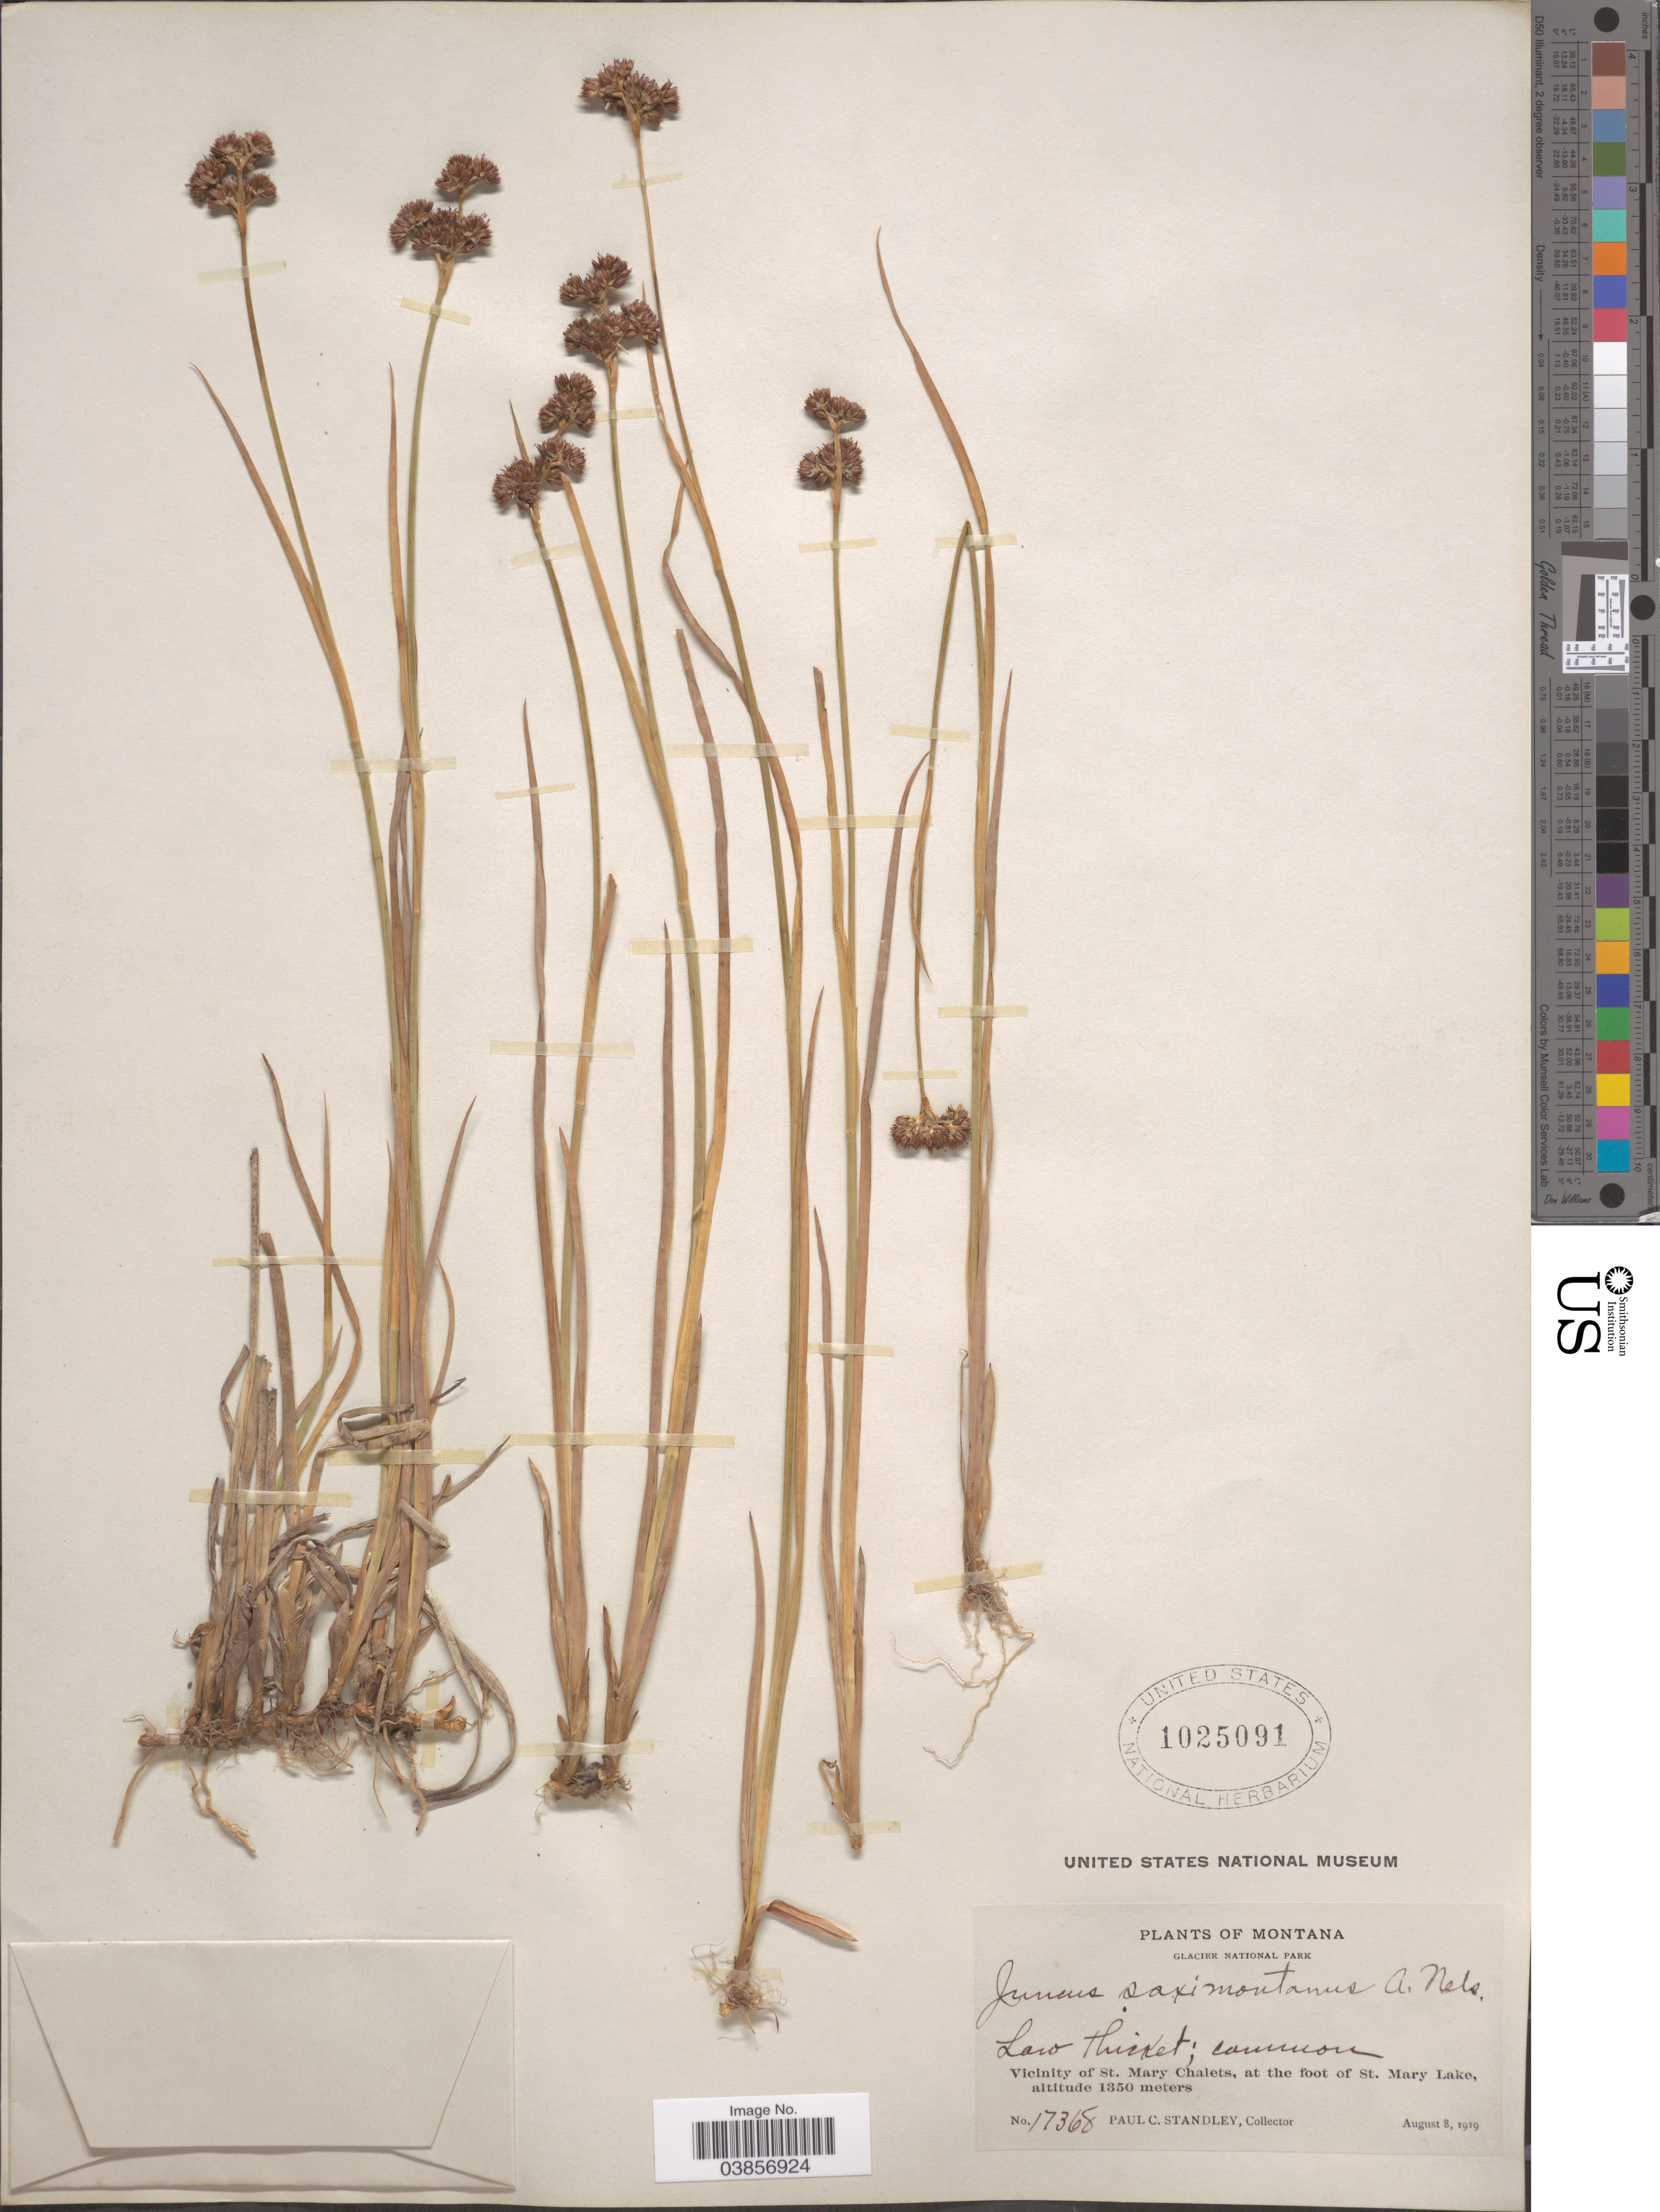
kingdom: Plantae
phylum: Tracheophyta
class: Liliopsida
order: Poales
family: Juncaceae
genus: Juncus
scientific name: Juncus saximontanus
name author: A. Nelson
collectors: P. C. Standley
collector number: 17368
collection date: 1919-08-08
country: United States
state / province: Montana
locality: Glacier National Park. Vicinity of St. Mary Chalets, at the foot of St. Mary Lake.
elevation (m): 1350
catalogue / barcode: US 1025091